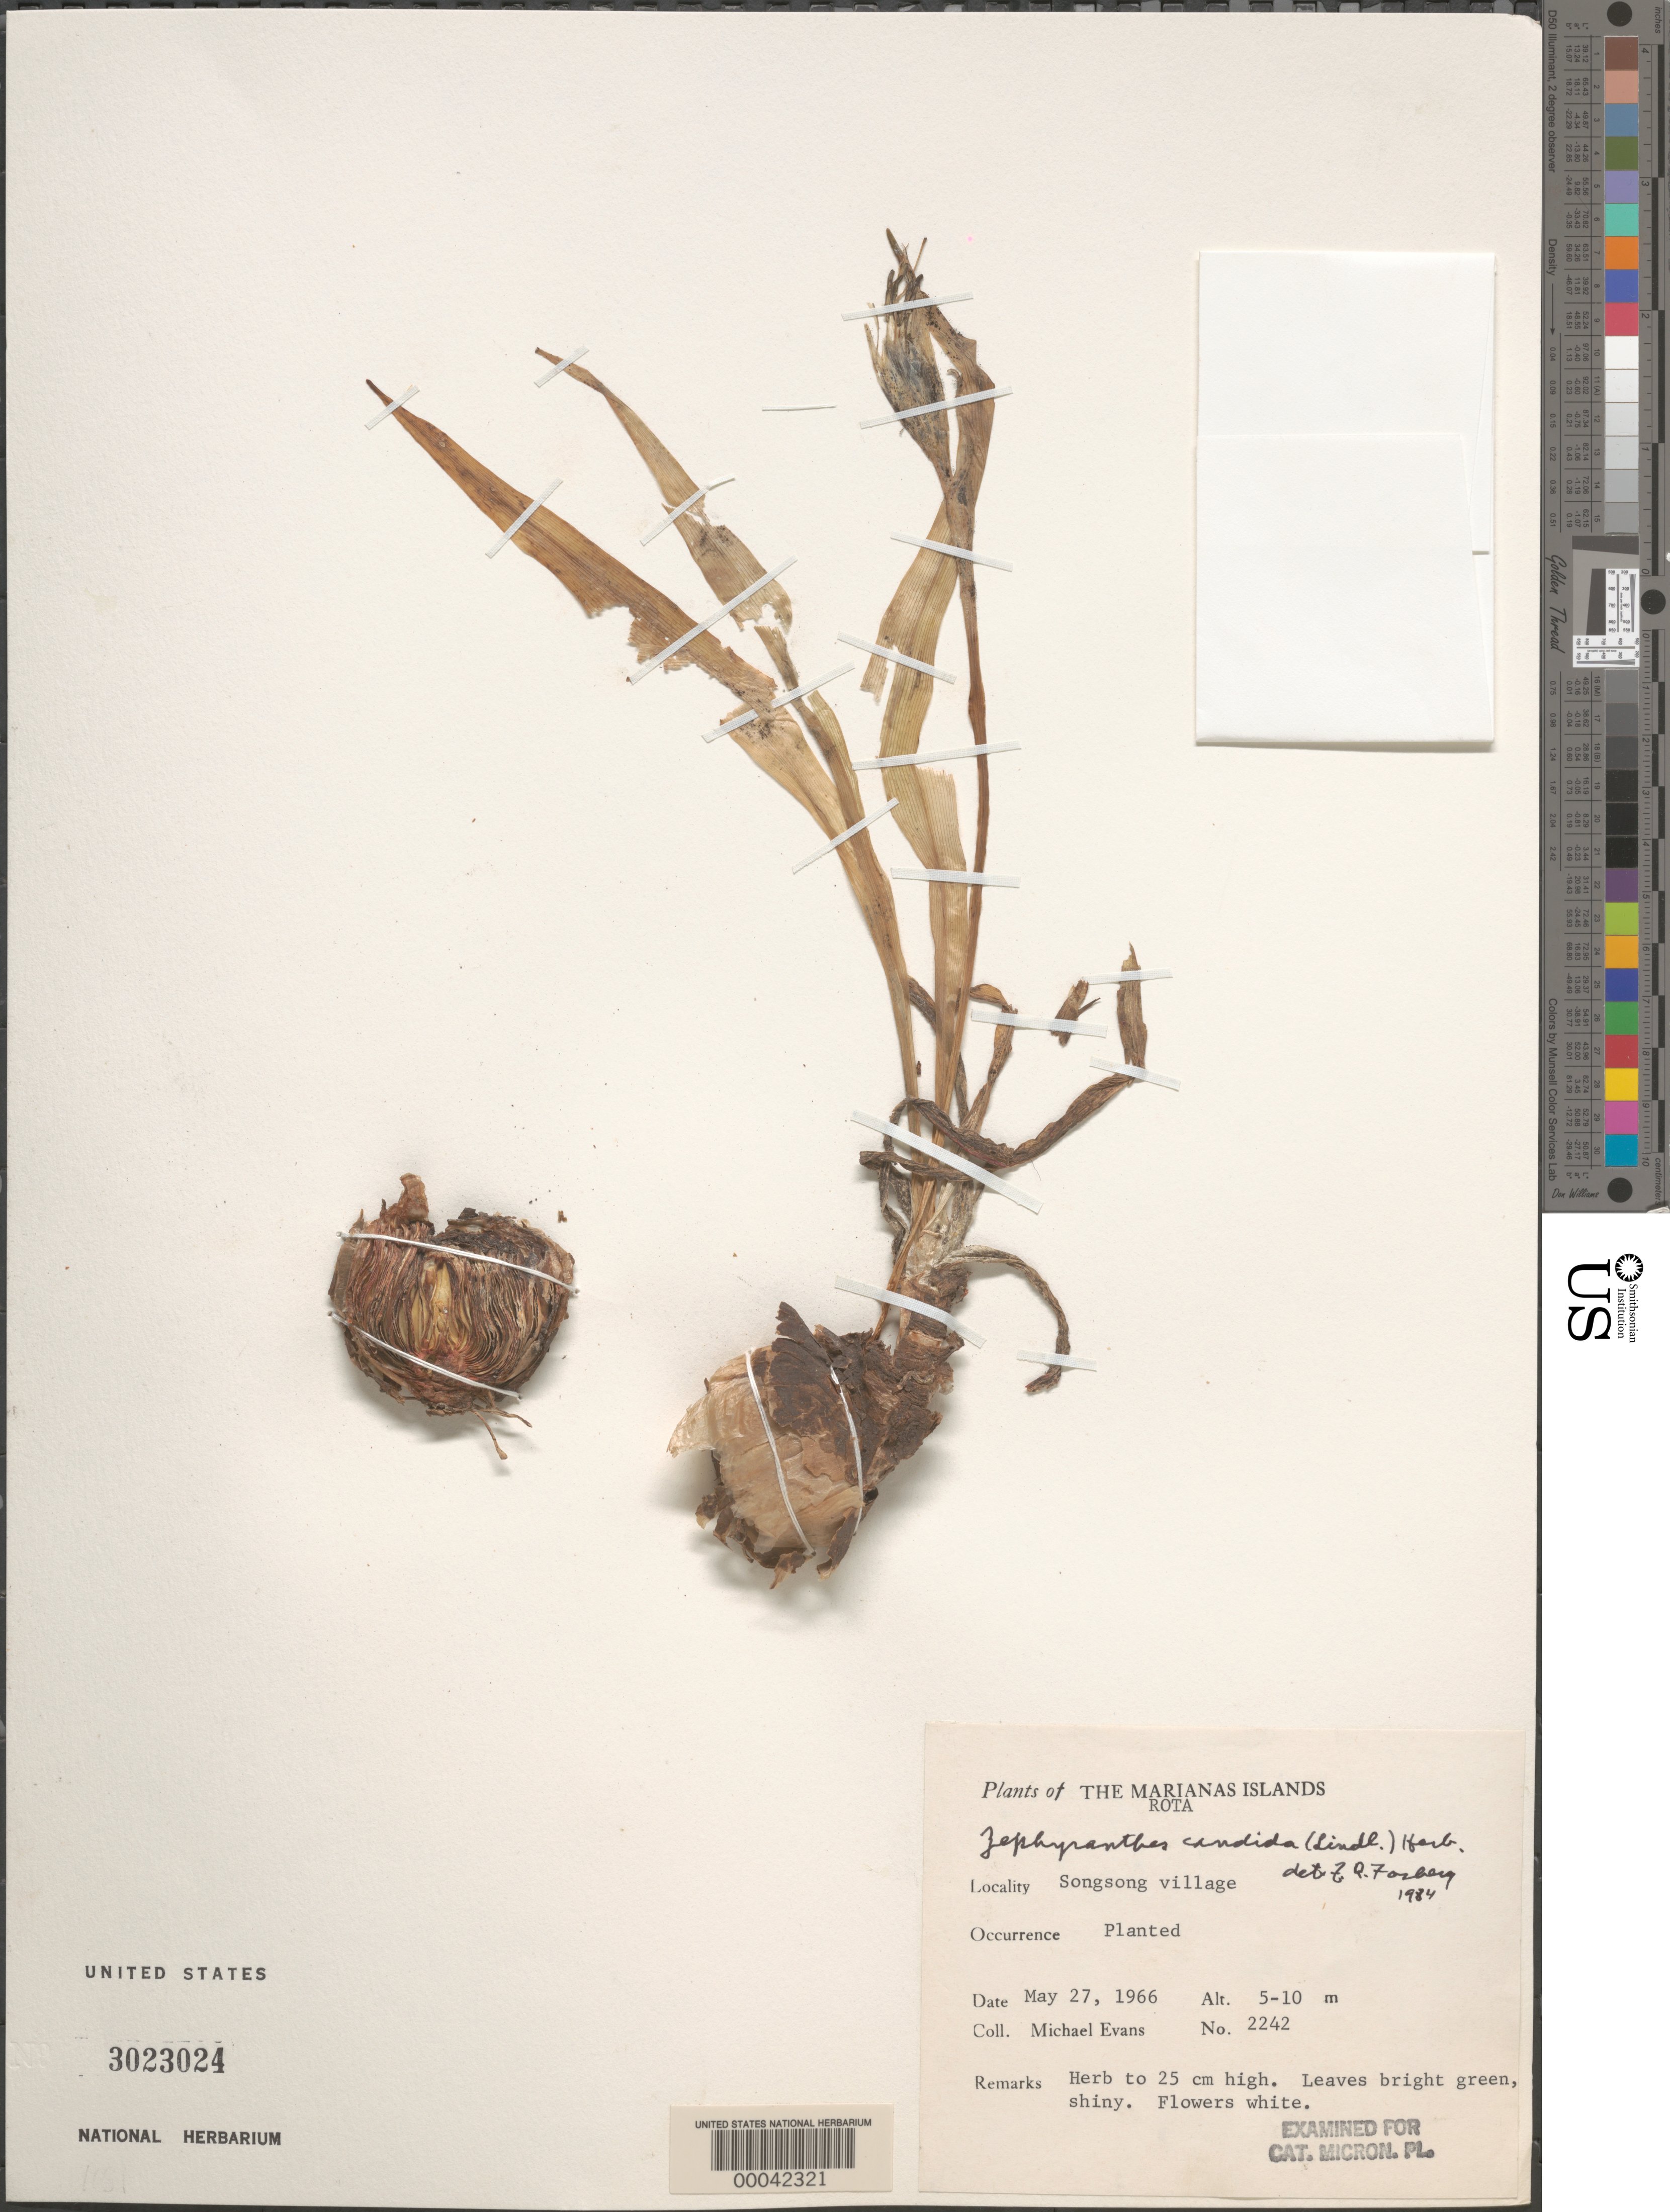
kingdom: Plantae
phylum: Tracheophyta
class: Liliopsida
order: Asparagales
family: Amaryllidaceae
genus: Zephyranthes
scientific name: Zephyranthes candida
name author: (Lindl.) Herb.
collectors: M. Evans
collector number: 2242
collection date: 1966-05-27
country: Northern Mariana Islands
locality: The Marianas Islands. Rota. Songsong village.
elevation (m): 5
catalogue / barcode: US 3023024